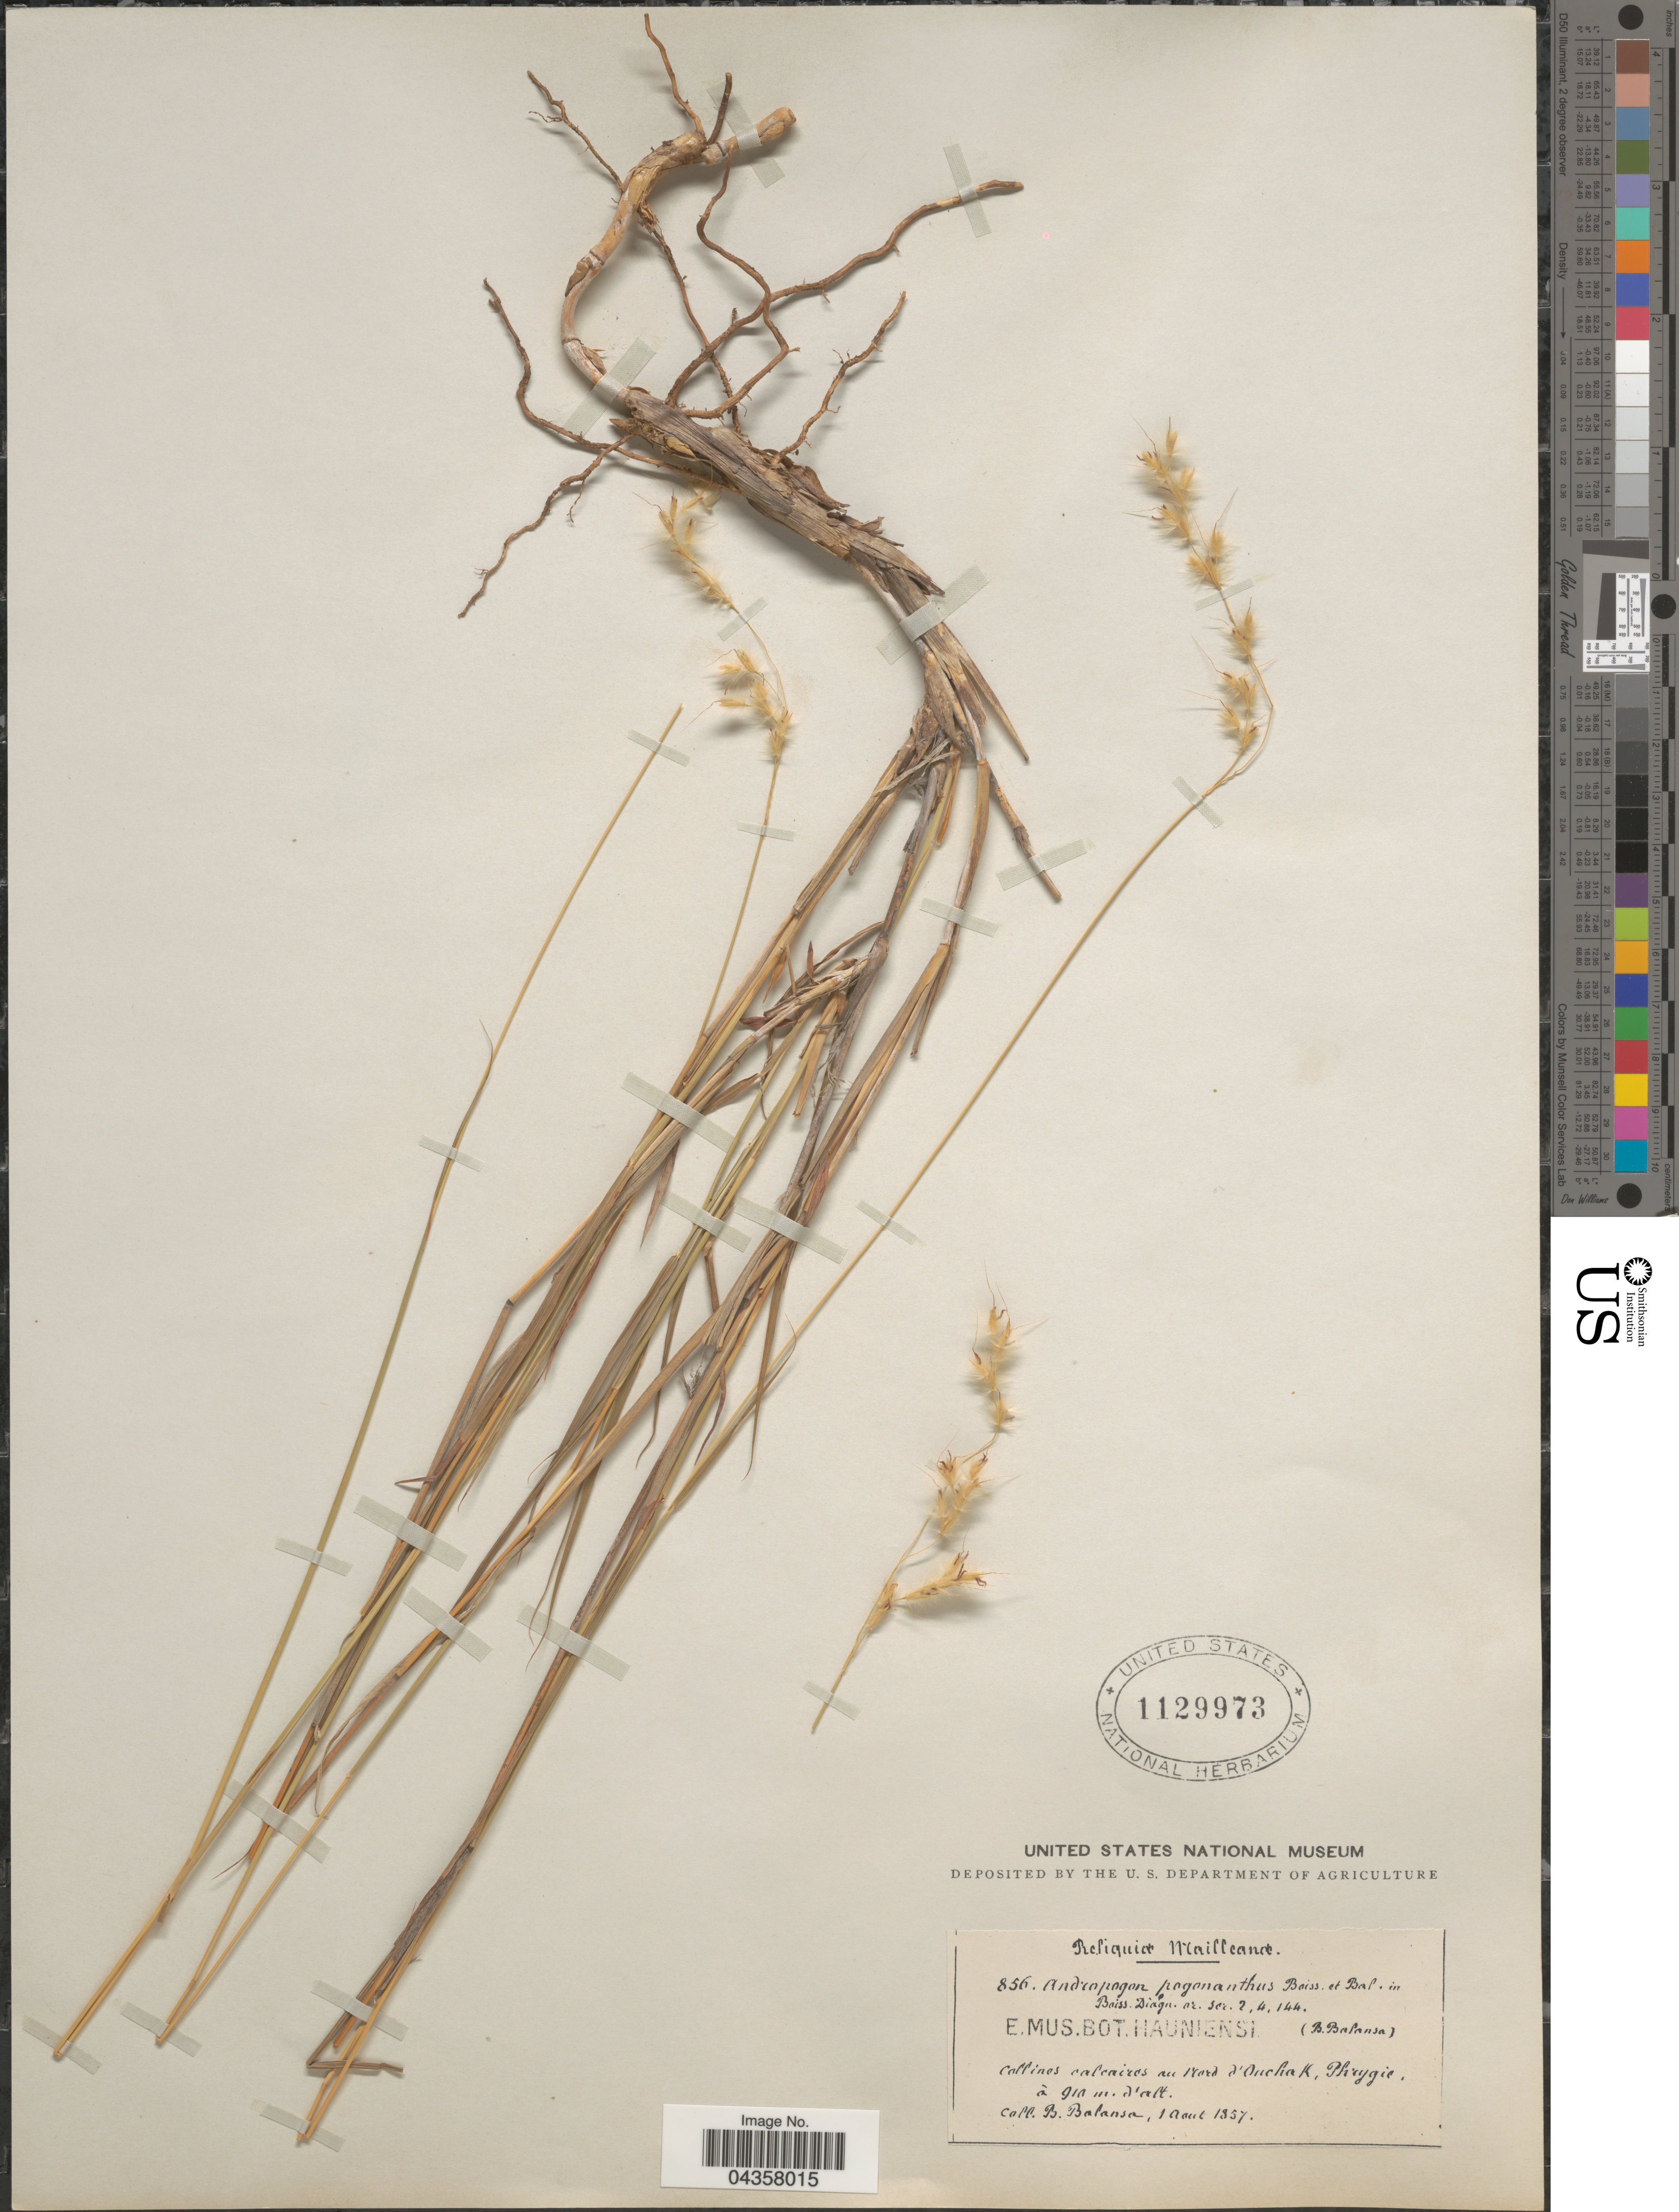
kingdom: Plantae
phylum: Tracheophyta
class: Liliopsida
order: Poales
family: Poaceae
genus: Spodiopogon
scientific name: Spodiopogon pogonanthus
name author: (Boiss. & Balansa) Boiss.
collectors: B. Balansa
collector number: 856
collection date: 1857-08-01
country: Turkey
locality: Collines calcaires au Nord d'Ouchak, Phrygie.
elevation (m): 910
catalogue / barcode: US 1129973